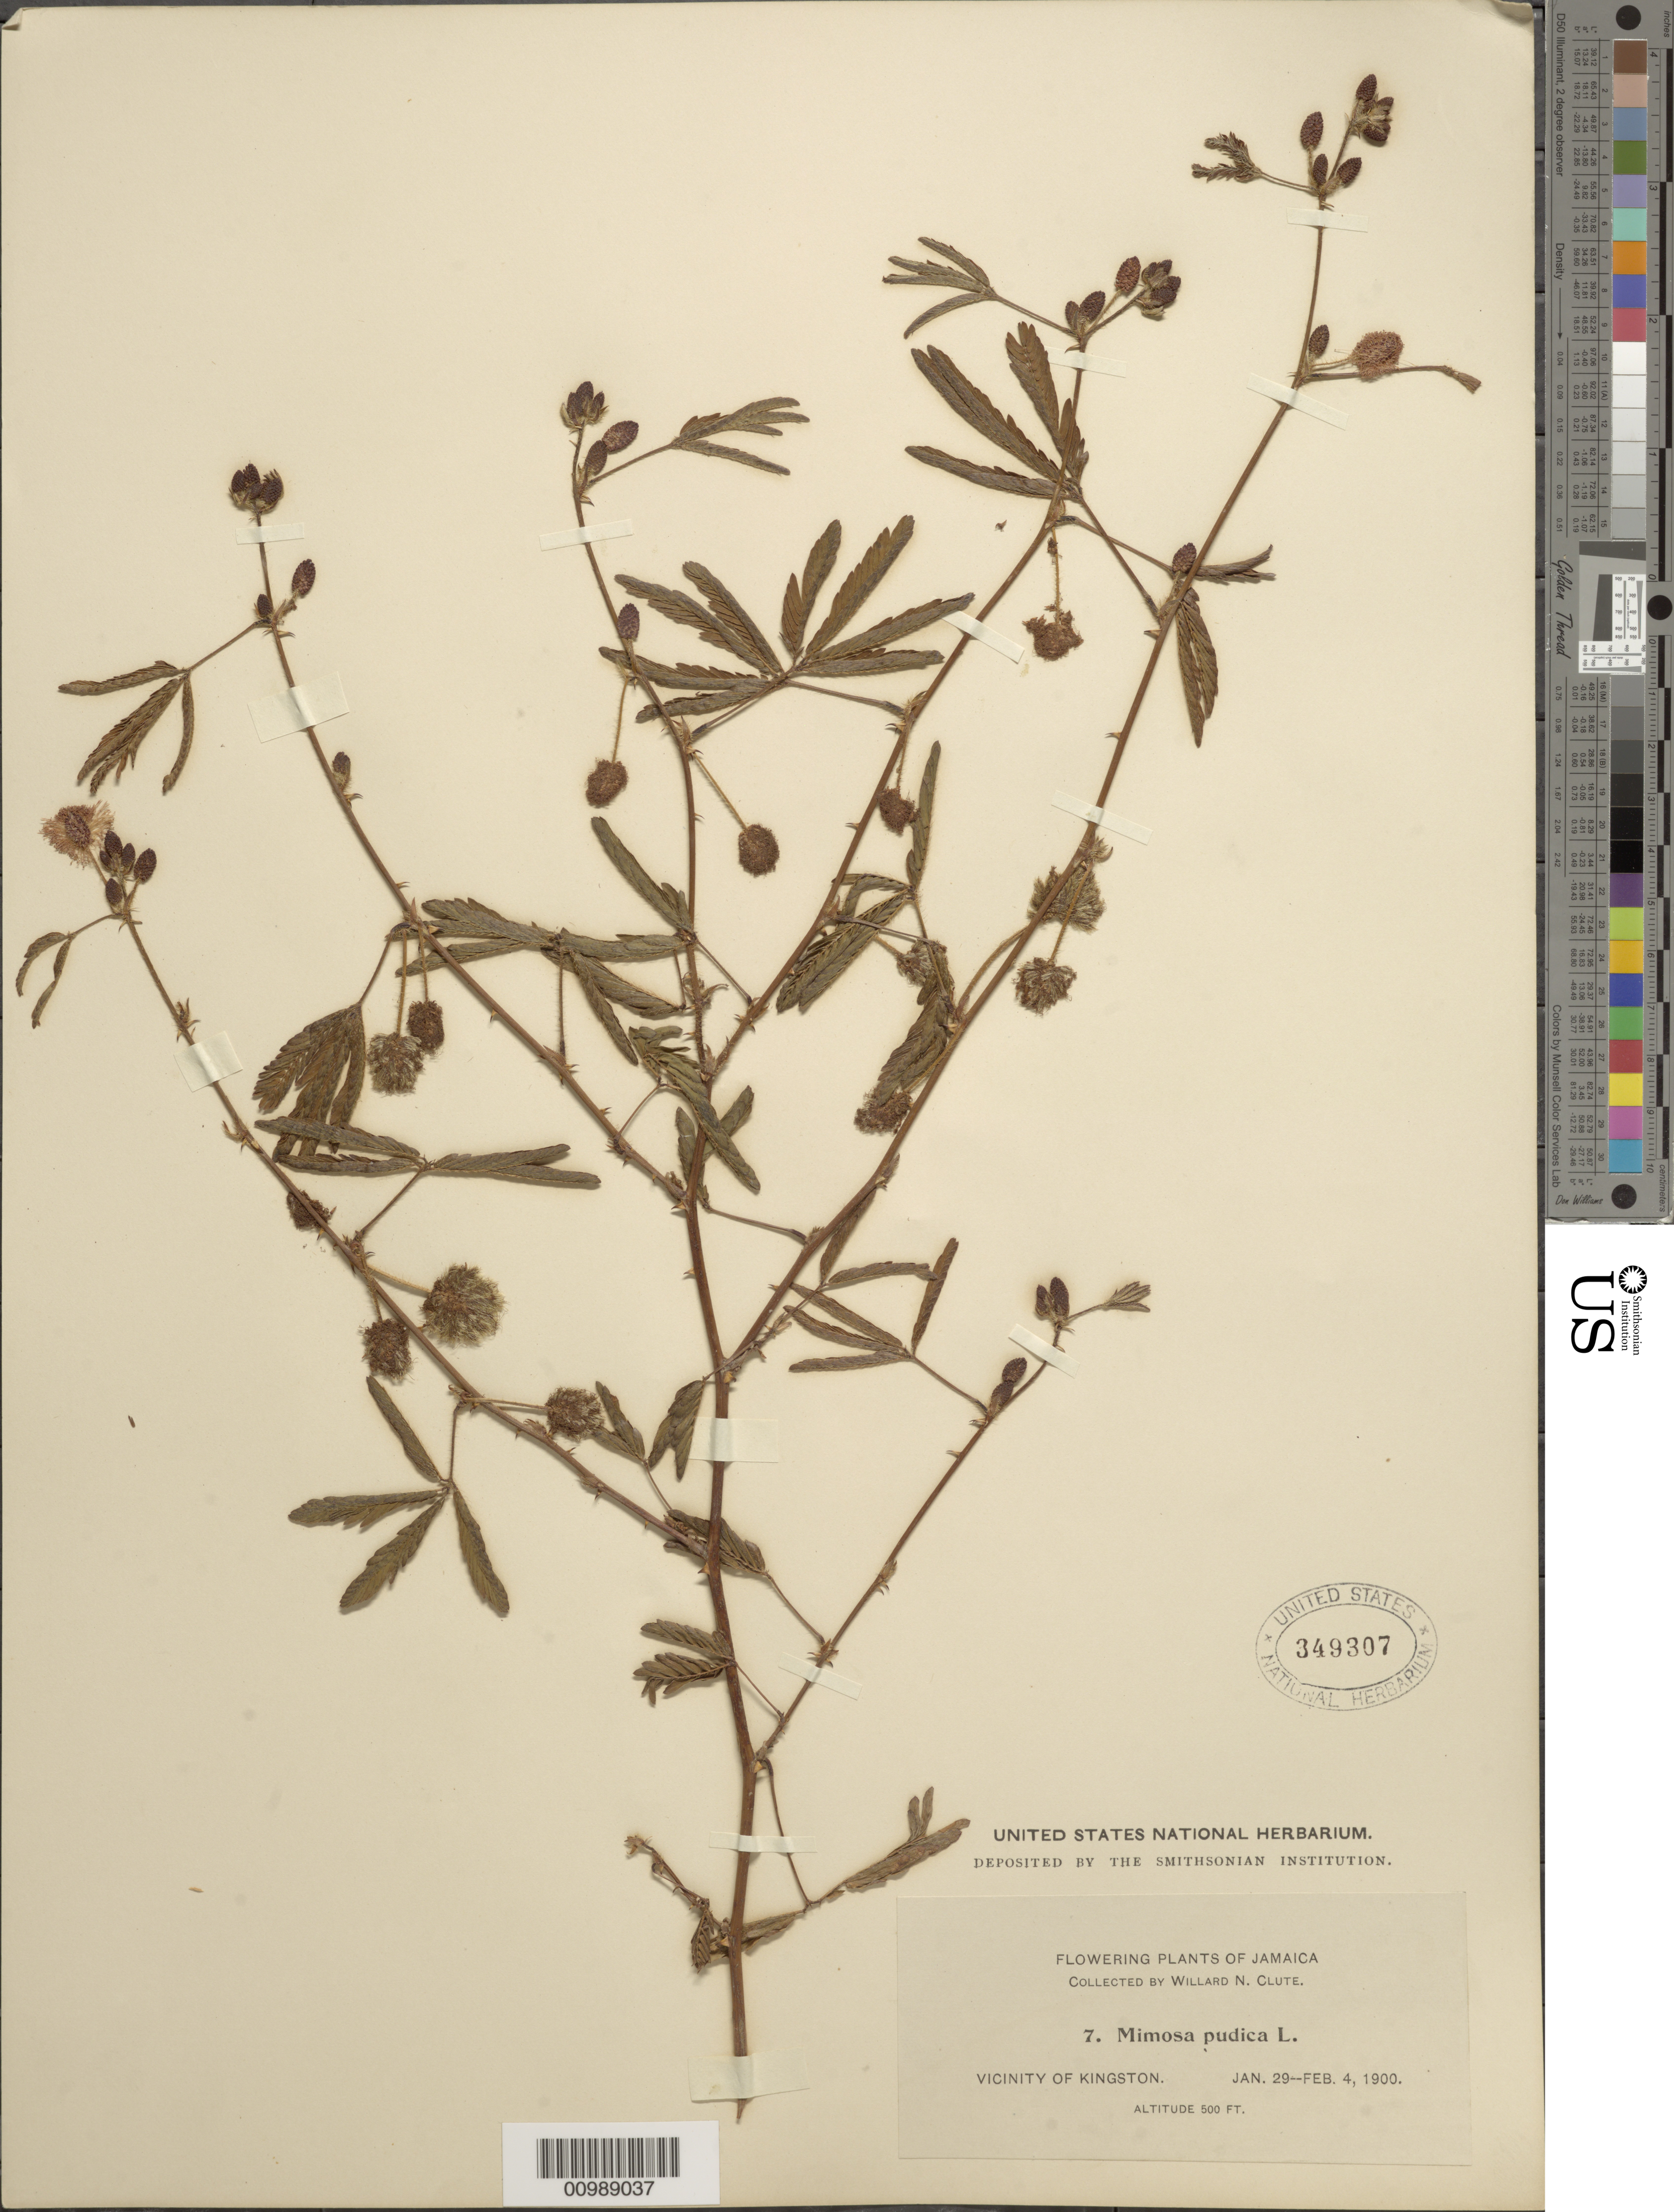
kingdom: Plantae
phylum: Tracheophyta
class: Magnoliopsida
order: Fabales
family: Fabaceae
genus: Mimosa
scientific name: Mimosa pudica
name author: L.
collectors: W. N. Clute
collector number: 7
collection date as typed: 29 Jan 1900 to 04 Feb 1900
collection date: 1900-01-29/1900-02-04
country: Jamaica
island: Jamaica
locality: Kingston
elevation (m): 152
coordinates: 0 N, 0 E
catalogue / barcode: US 349307